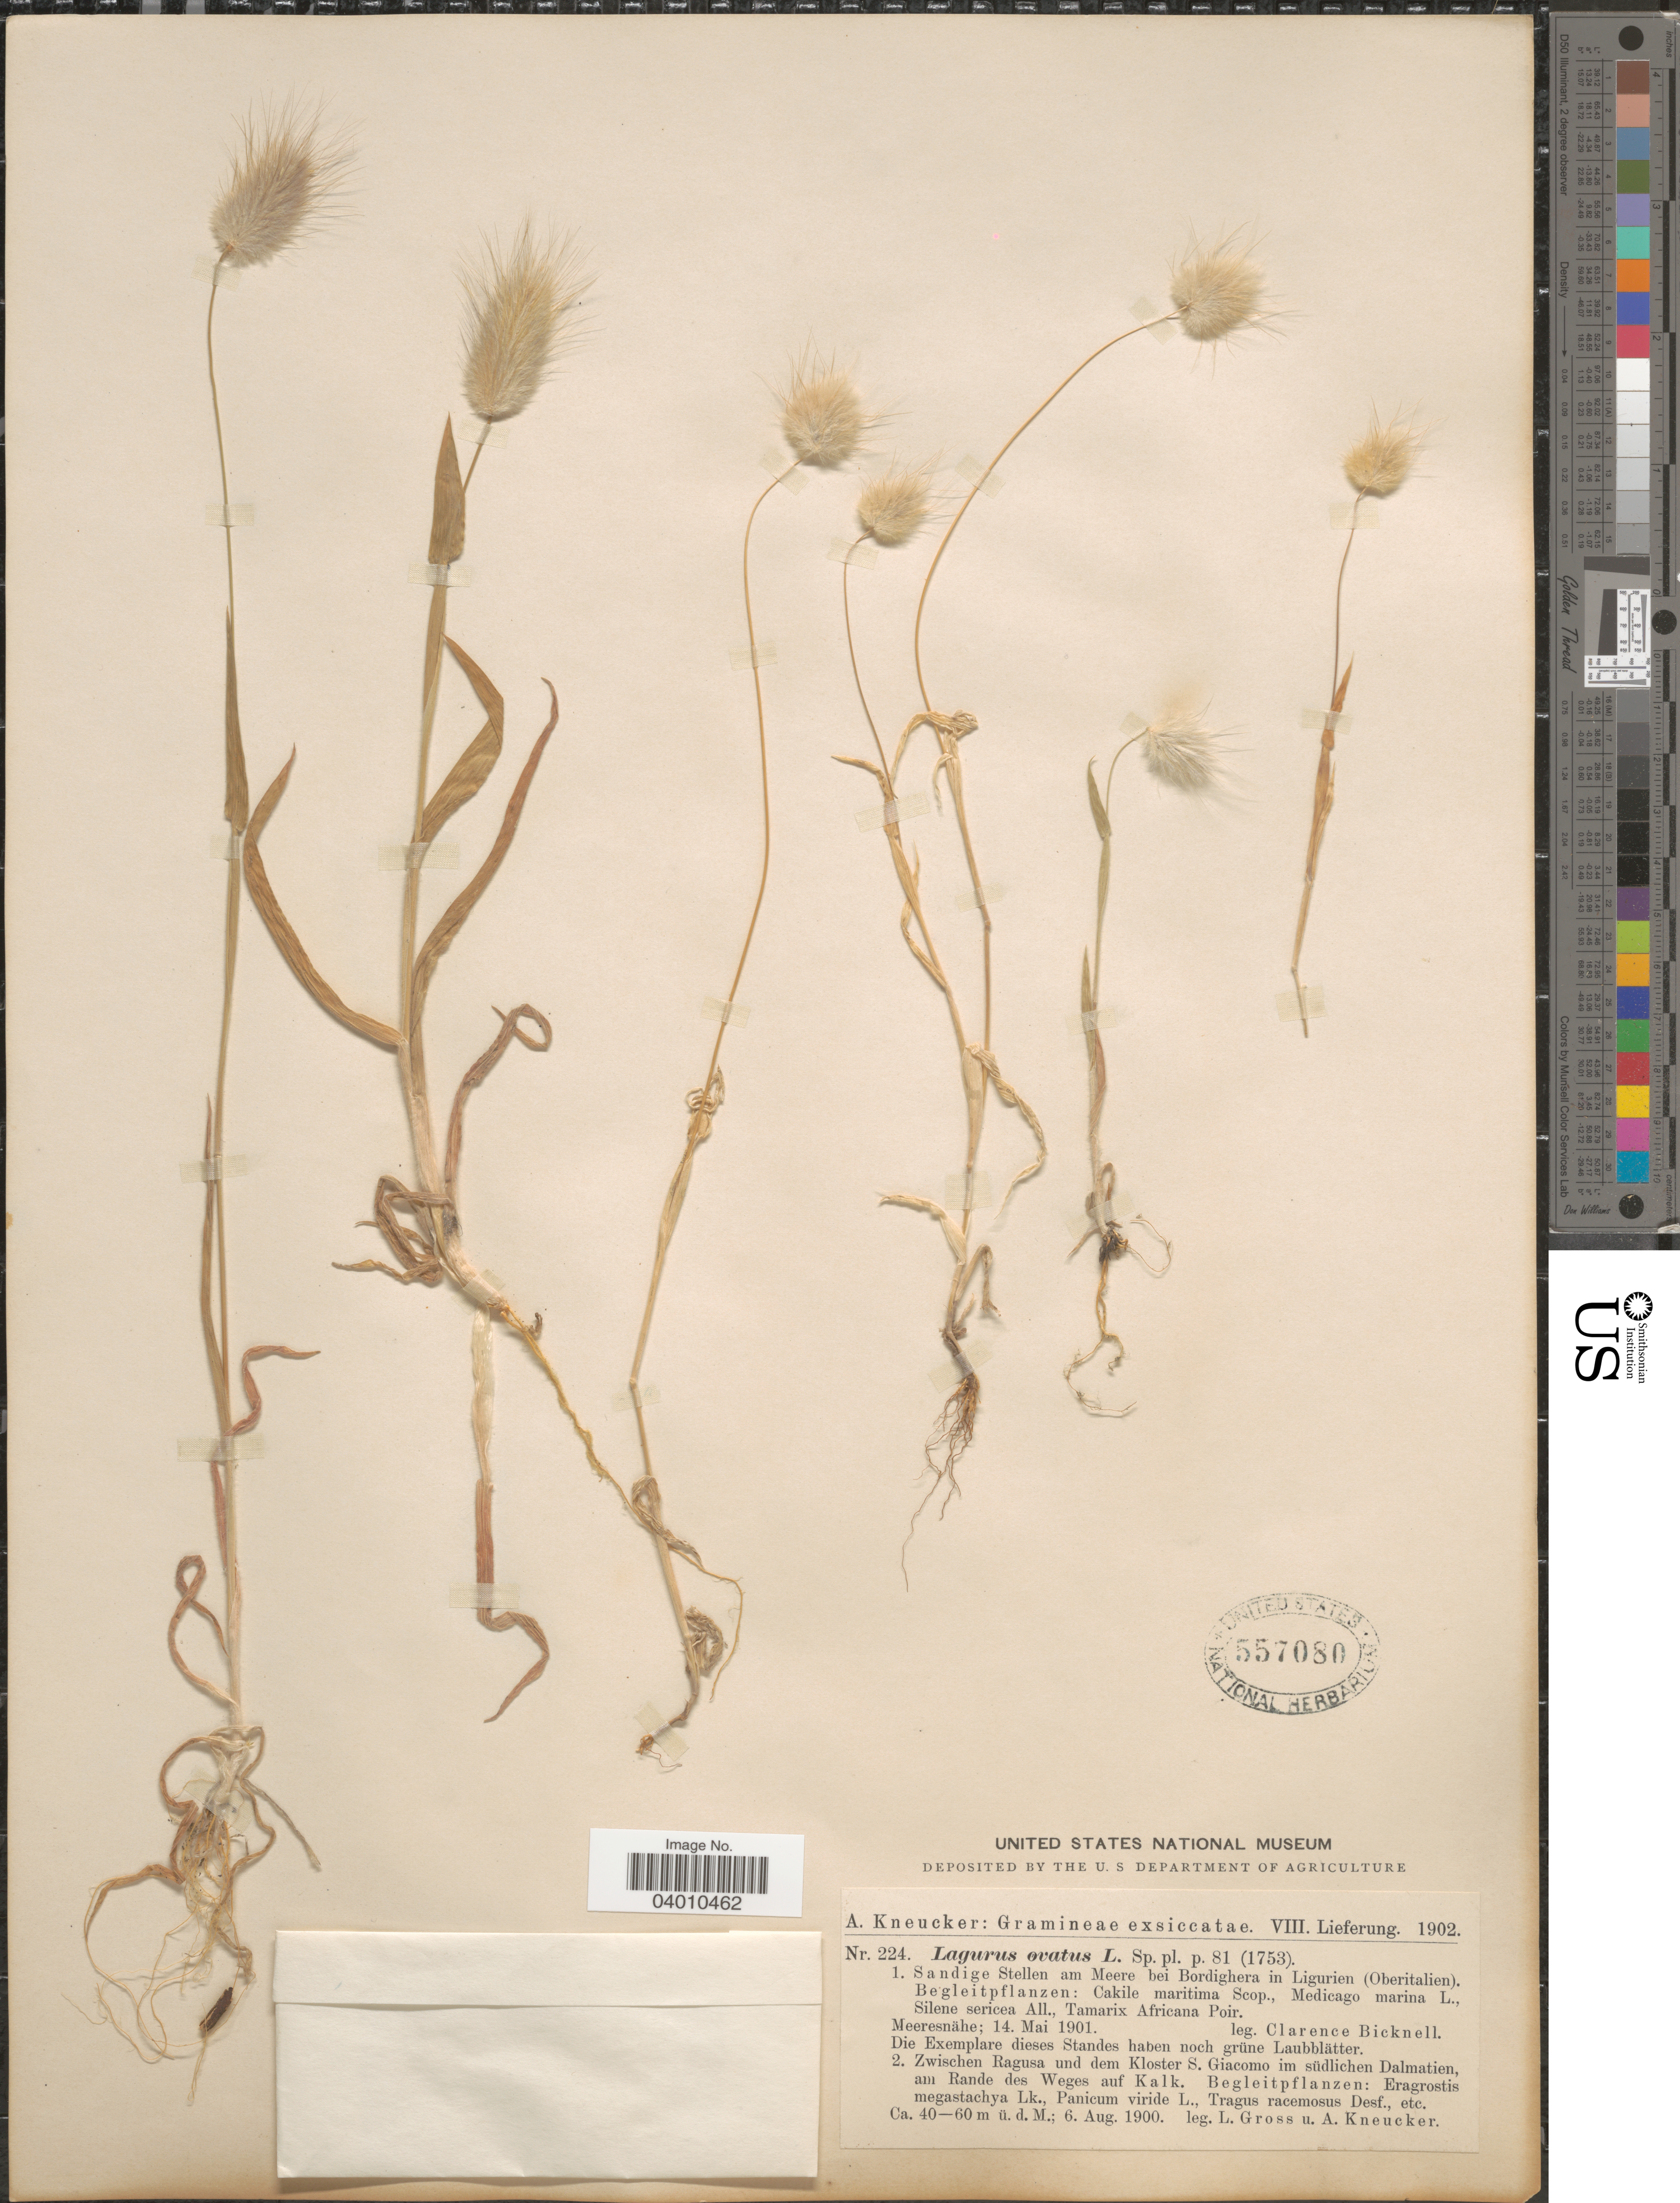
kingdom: Plantae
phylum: Tracheophyta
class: Liliopsida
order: Poales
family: Poaceae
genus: Lagurus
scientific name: Lagurus ovatus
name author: L.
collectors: L. Gross & A. Kneucker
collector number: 224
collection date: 1900-08-06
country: Croatia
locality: Zwischen Ragusa und dem Kloster S. Giacomo im südlichten Dalmatien, am Rande des Weges auf Kalk.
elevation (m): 40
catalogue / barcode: US 557080